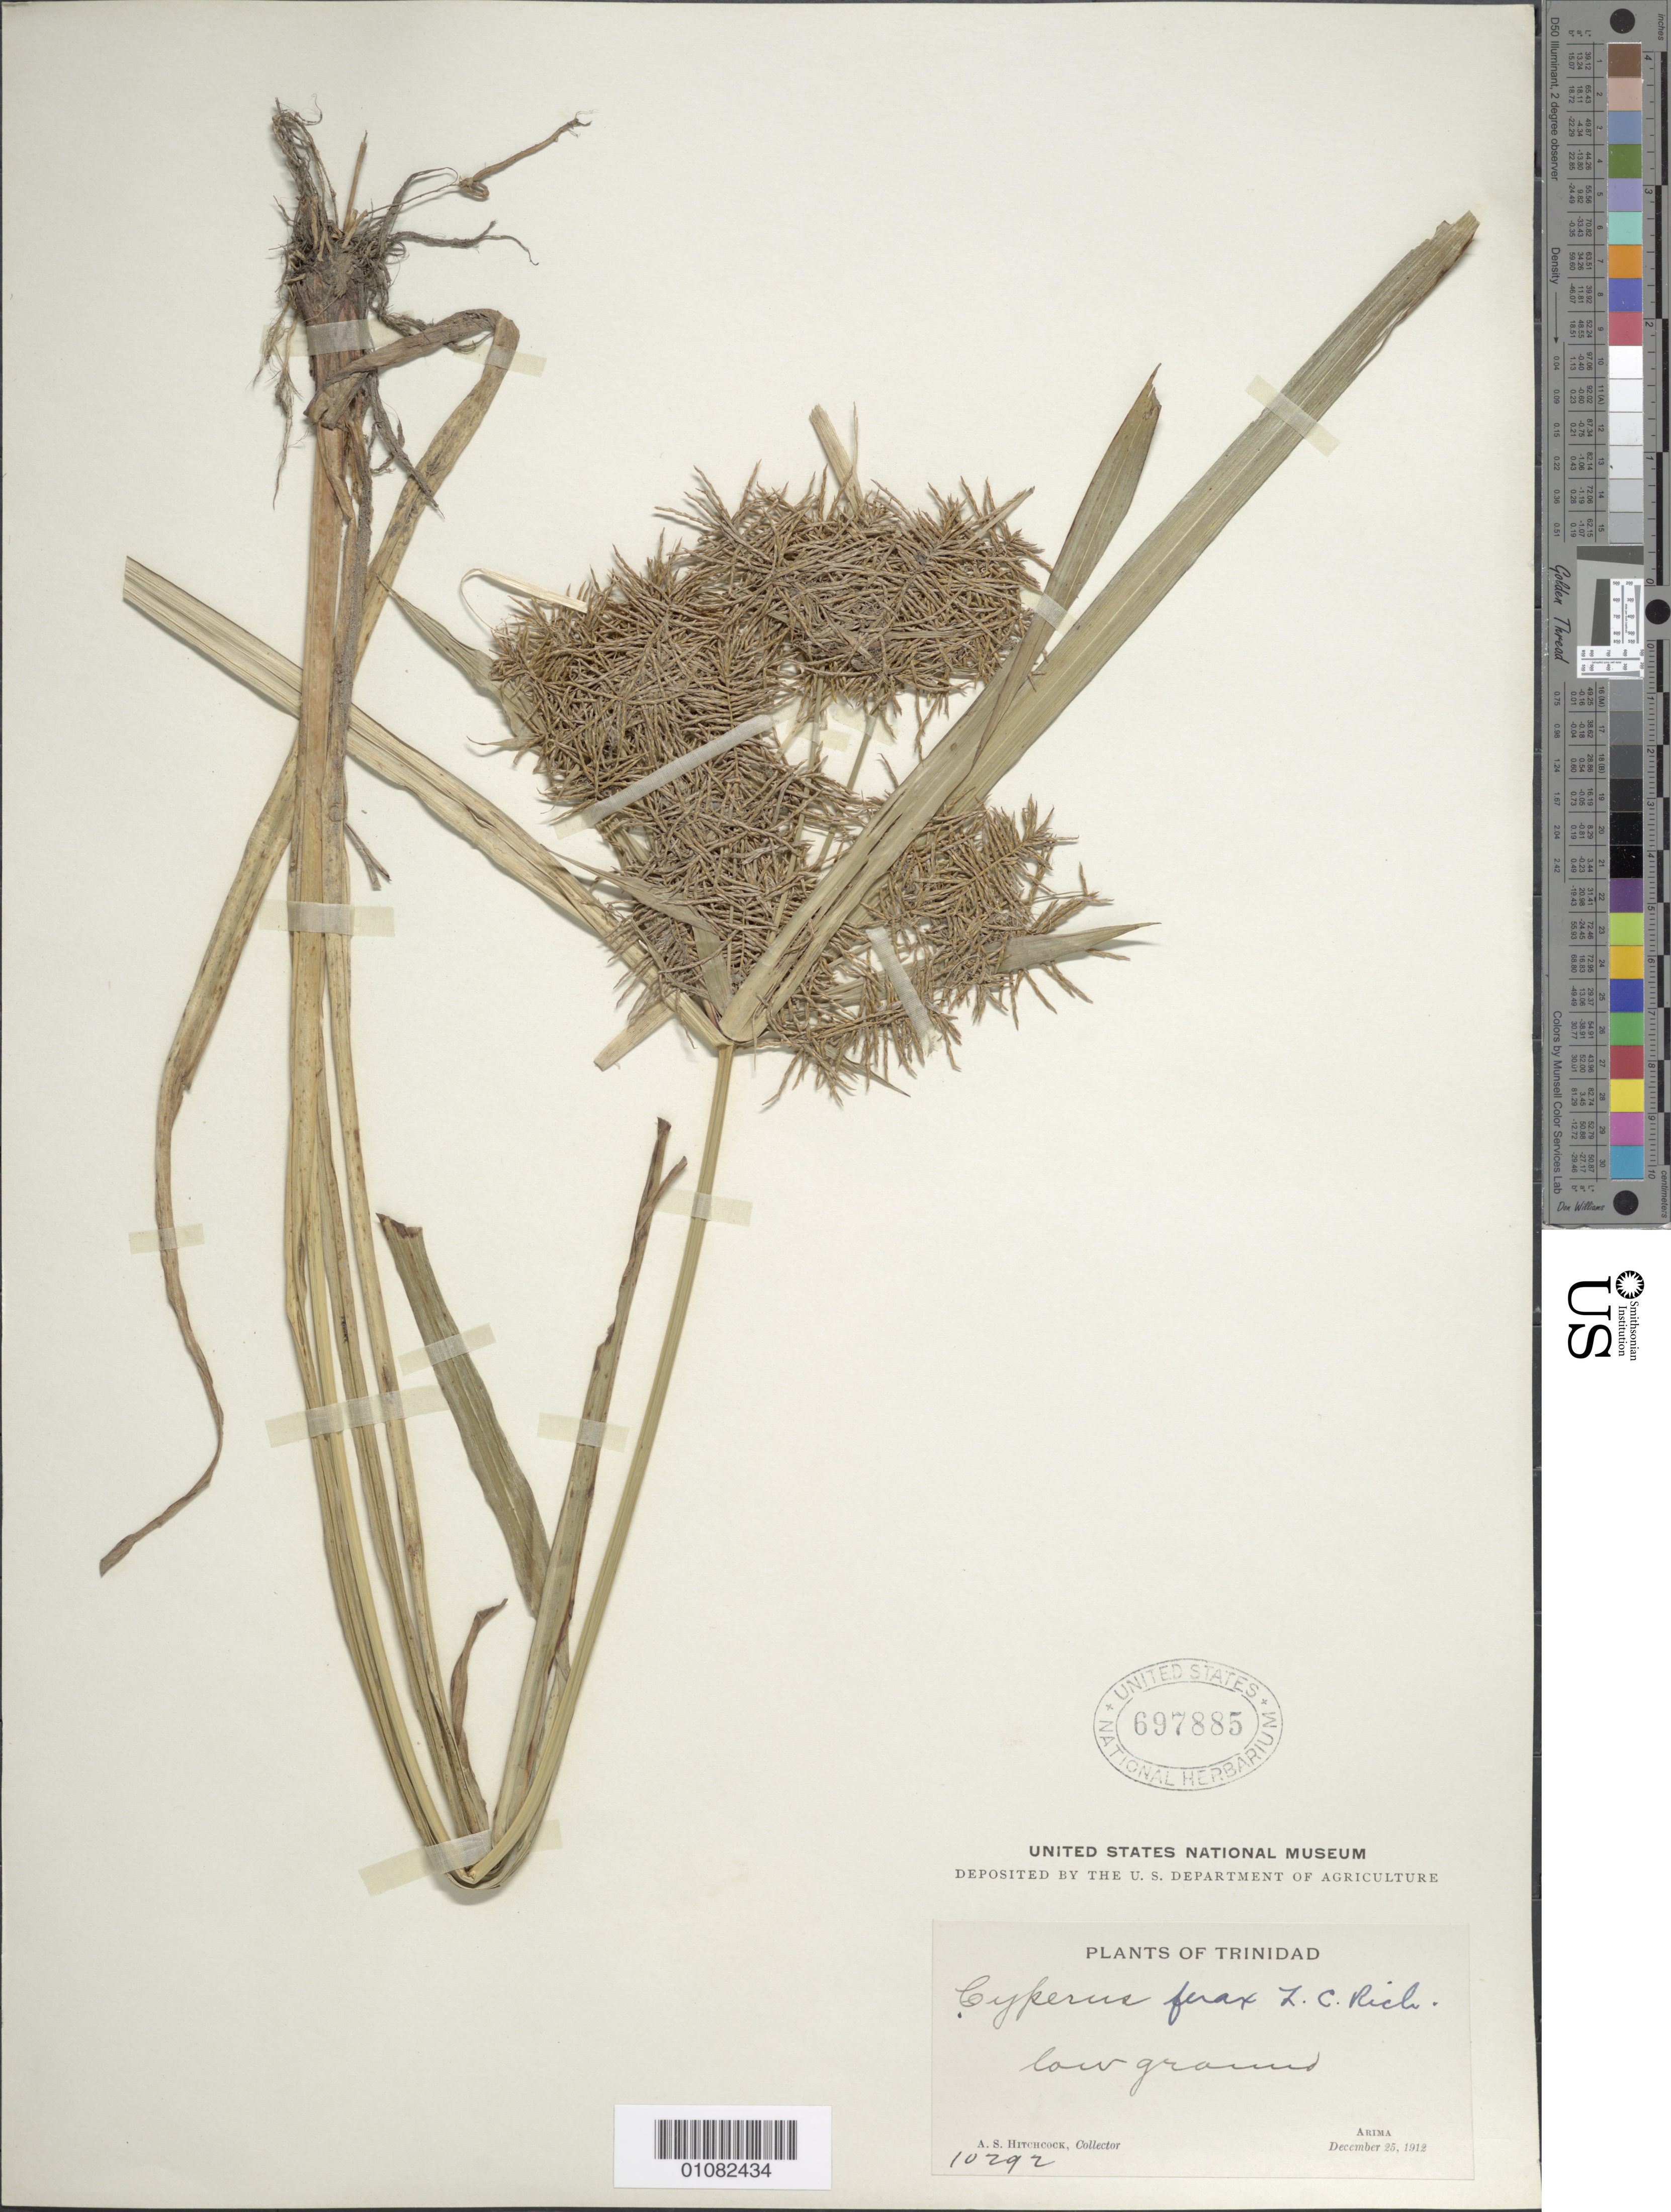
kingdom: Plantae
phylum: Tracheophyta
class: Liliopsida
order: Poales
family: Cyperaceae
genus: Cyperus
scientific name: Cyperus odoratus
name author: L.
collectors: A. S. Hitchcock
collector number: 10292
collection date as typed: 25 Dec 1912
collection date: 1912-12-25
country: Trinidad and Tobago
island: Trinidad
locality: Arima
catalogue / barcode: US 697885